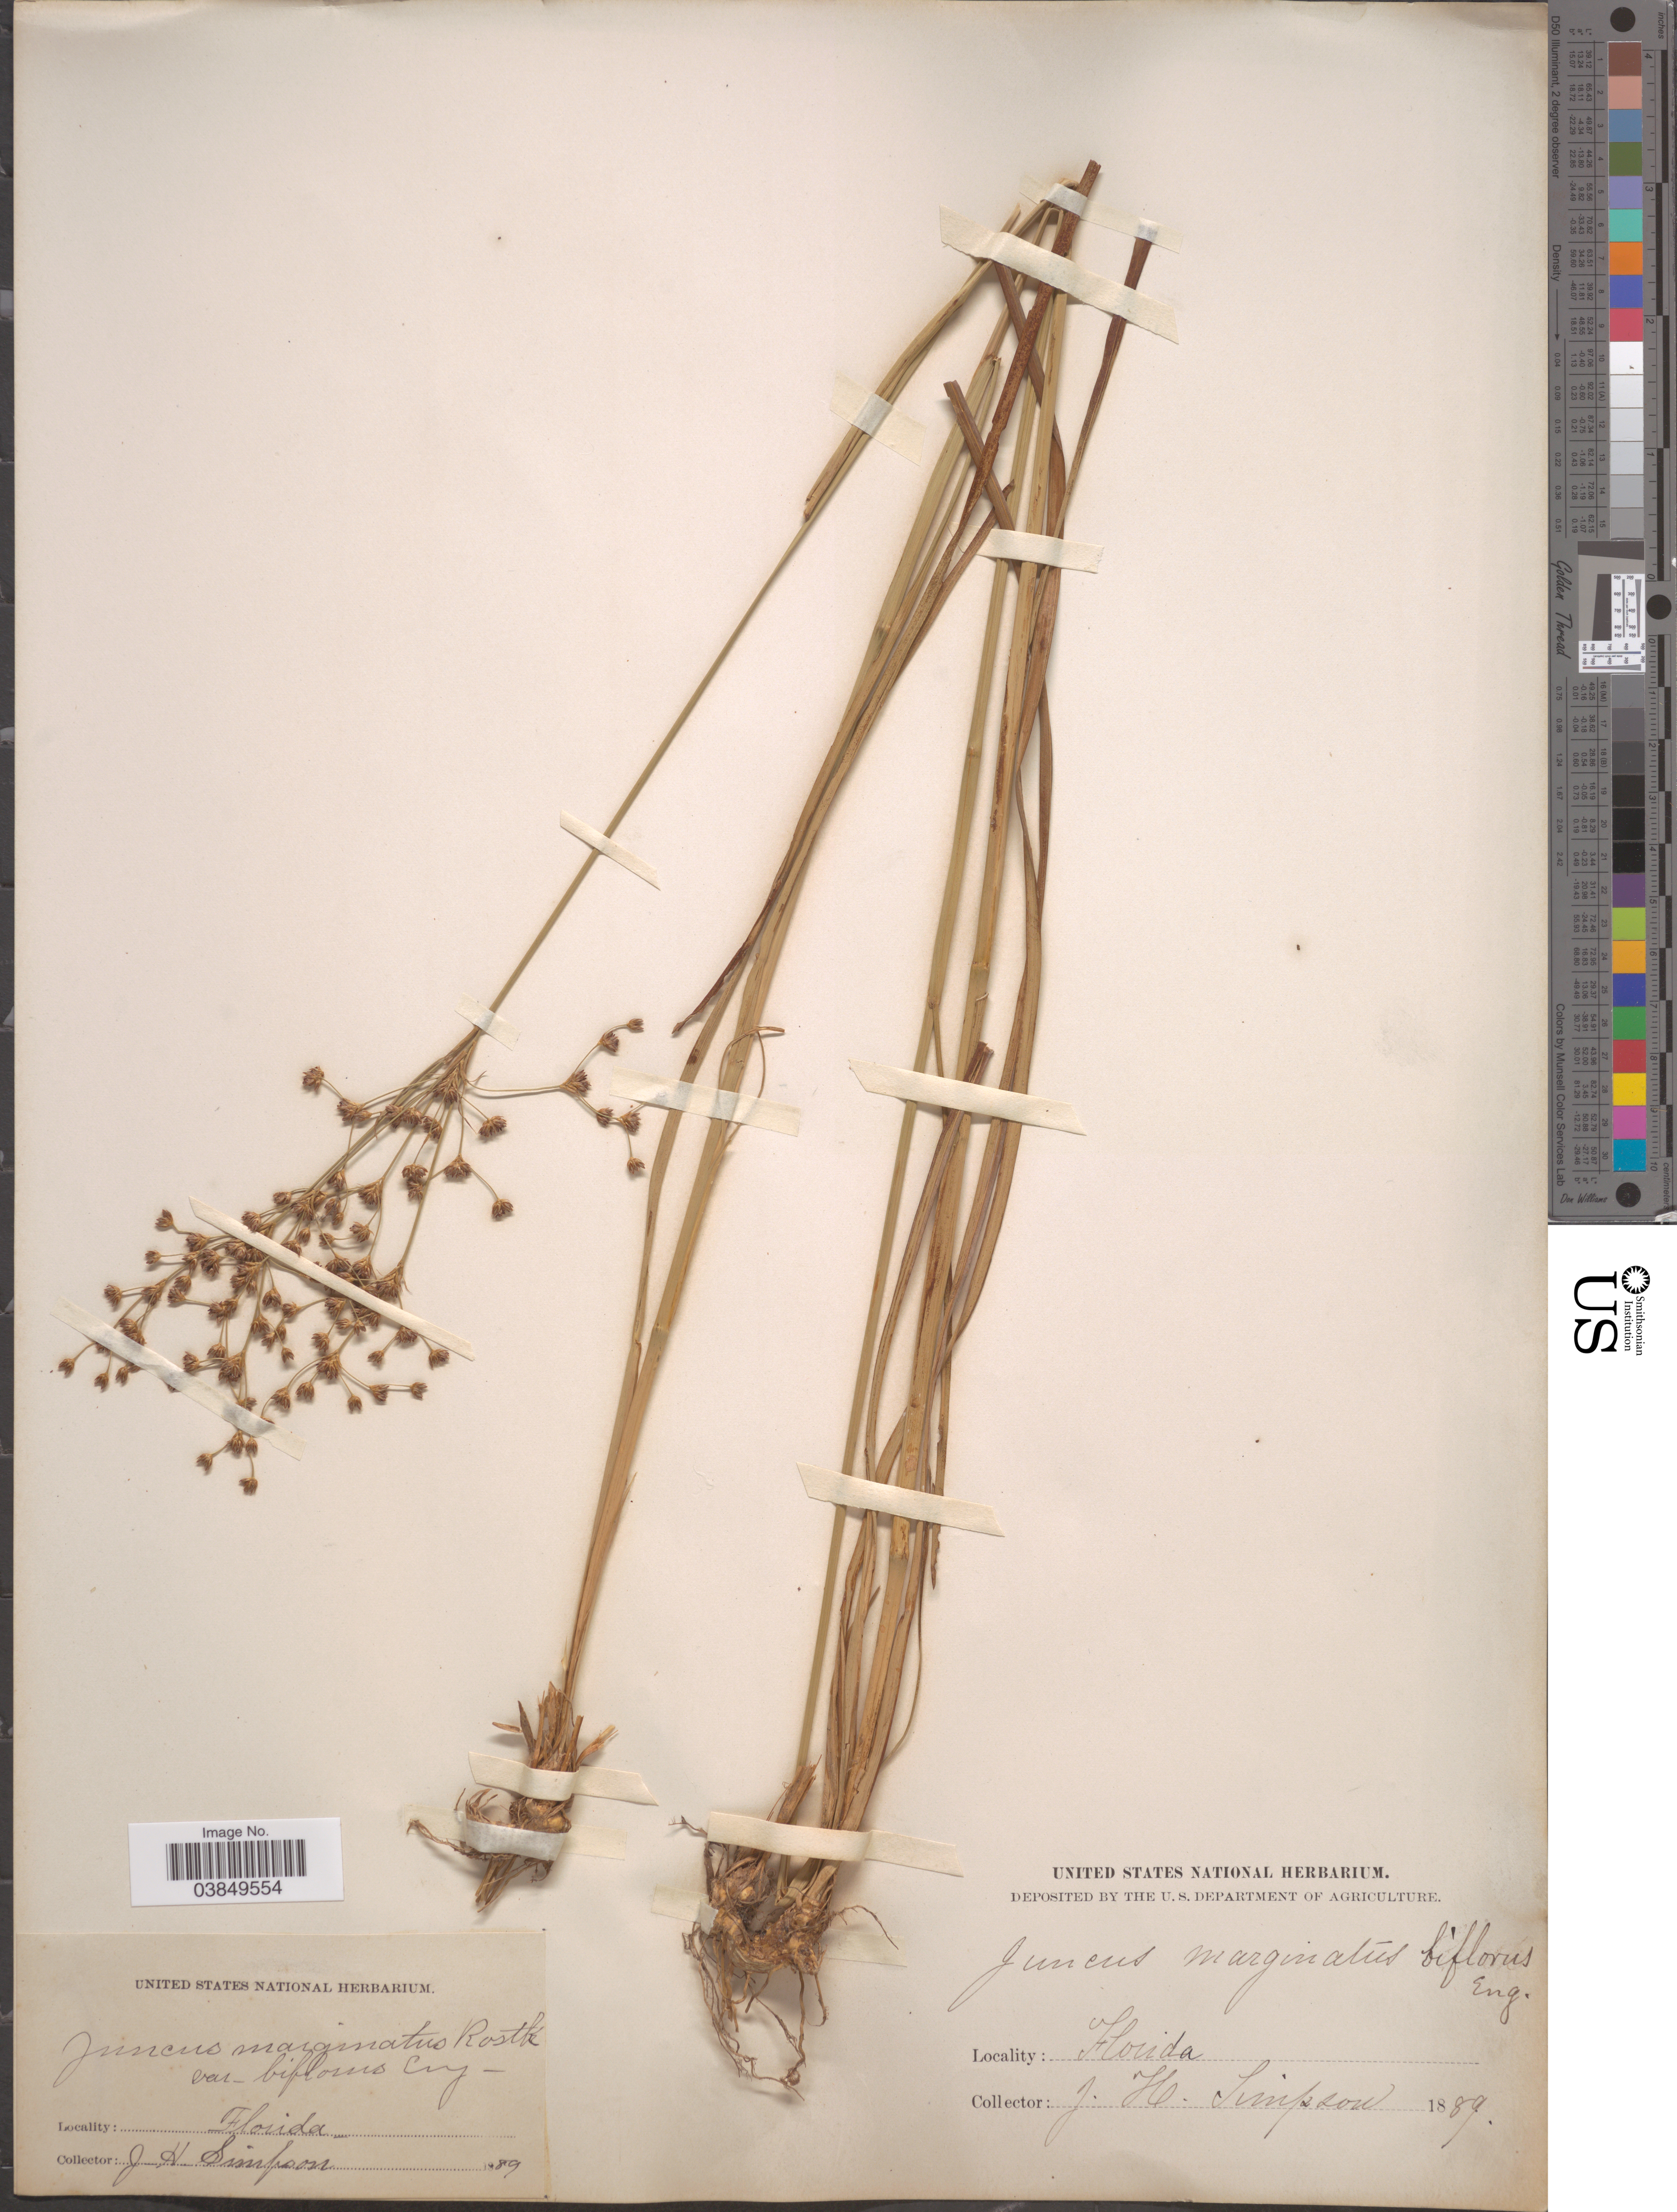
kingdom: Plantae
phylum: Tracheophyta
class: Liliopsida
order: Poales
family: Juncaceae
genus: Juncus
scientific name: Juncus aristulatus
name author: Michx.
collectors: J. H. Simpson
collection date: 1889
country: United States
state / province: Florida